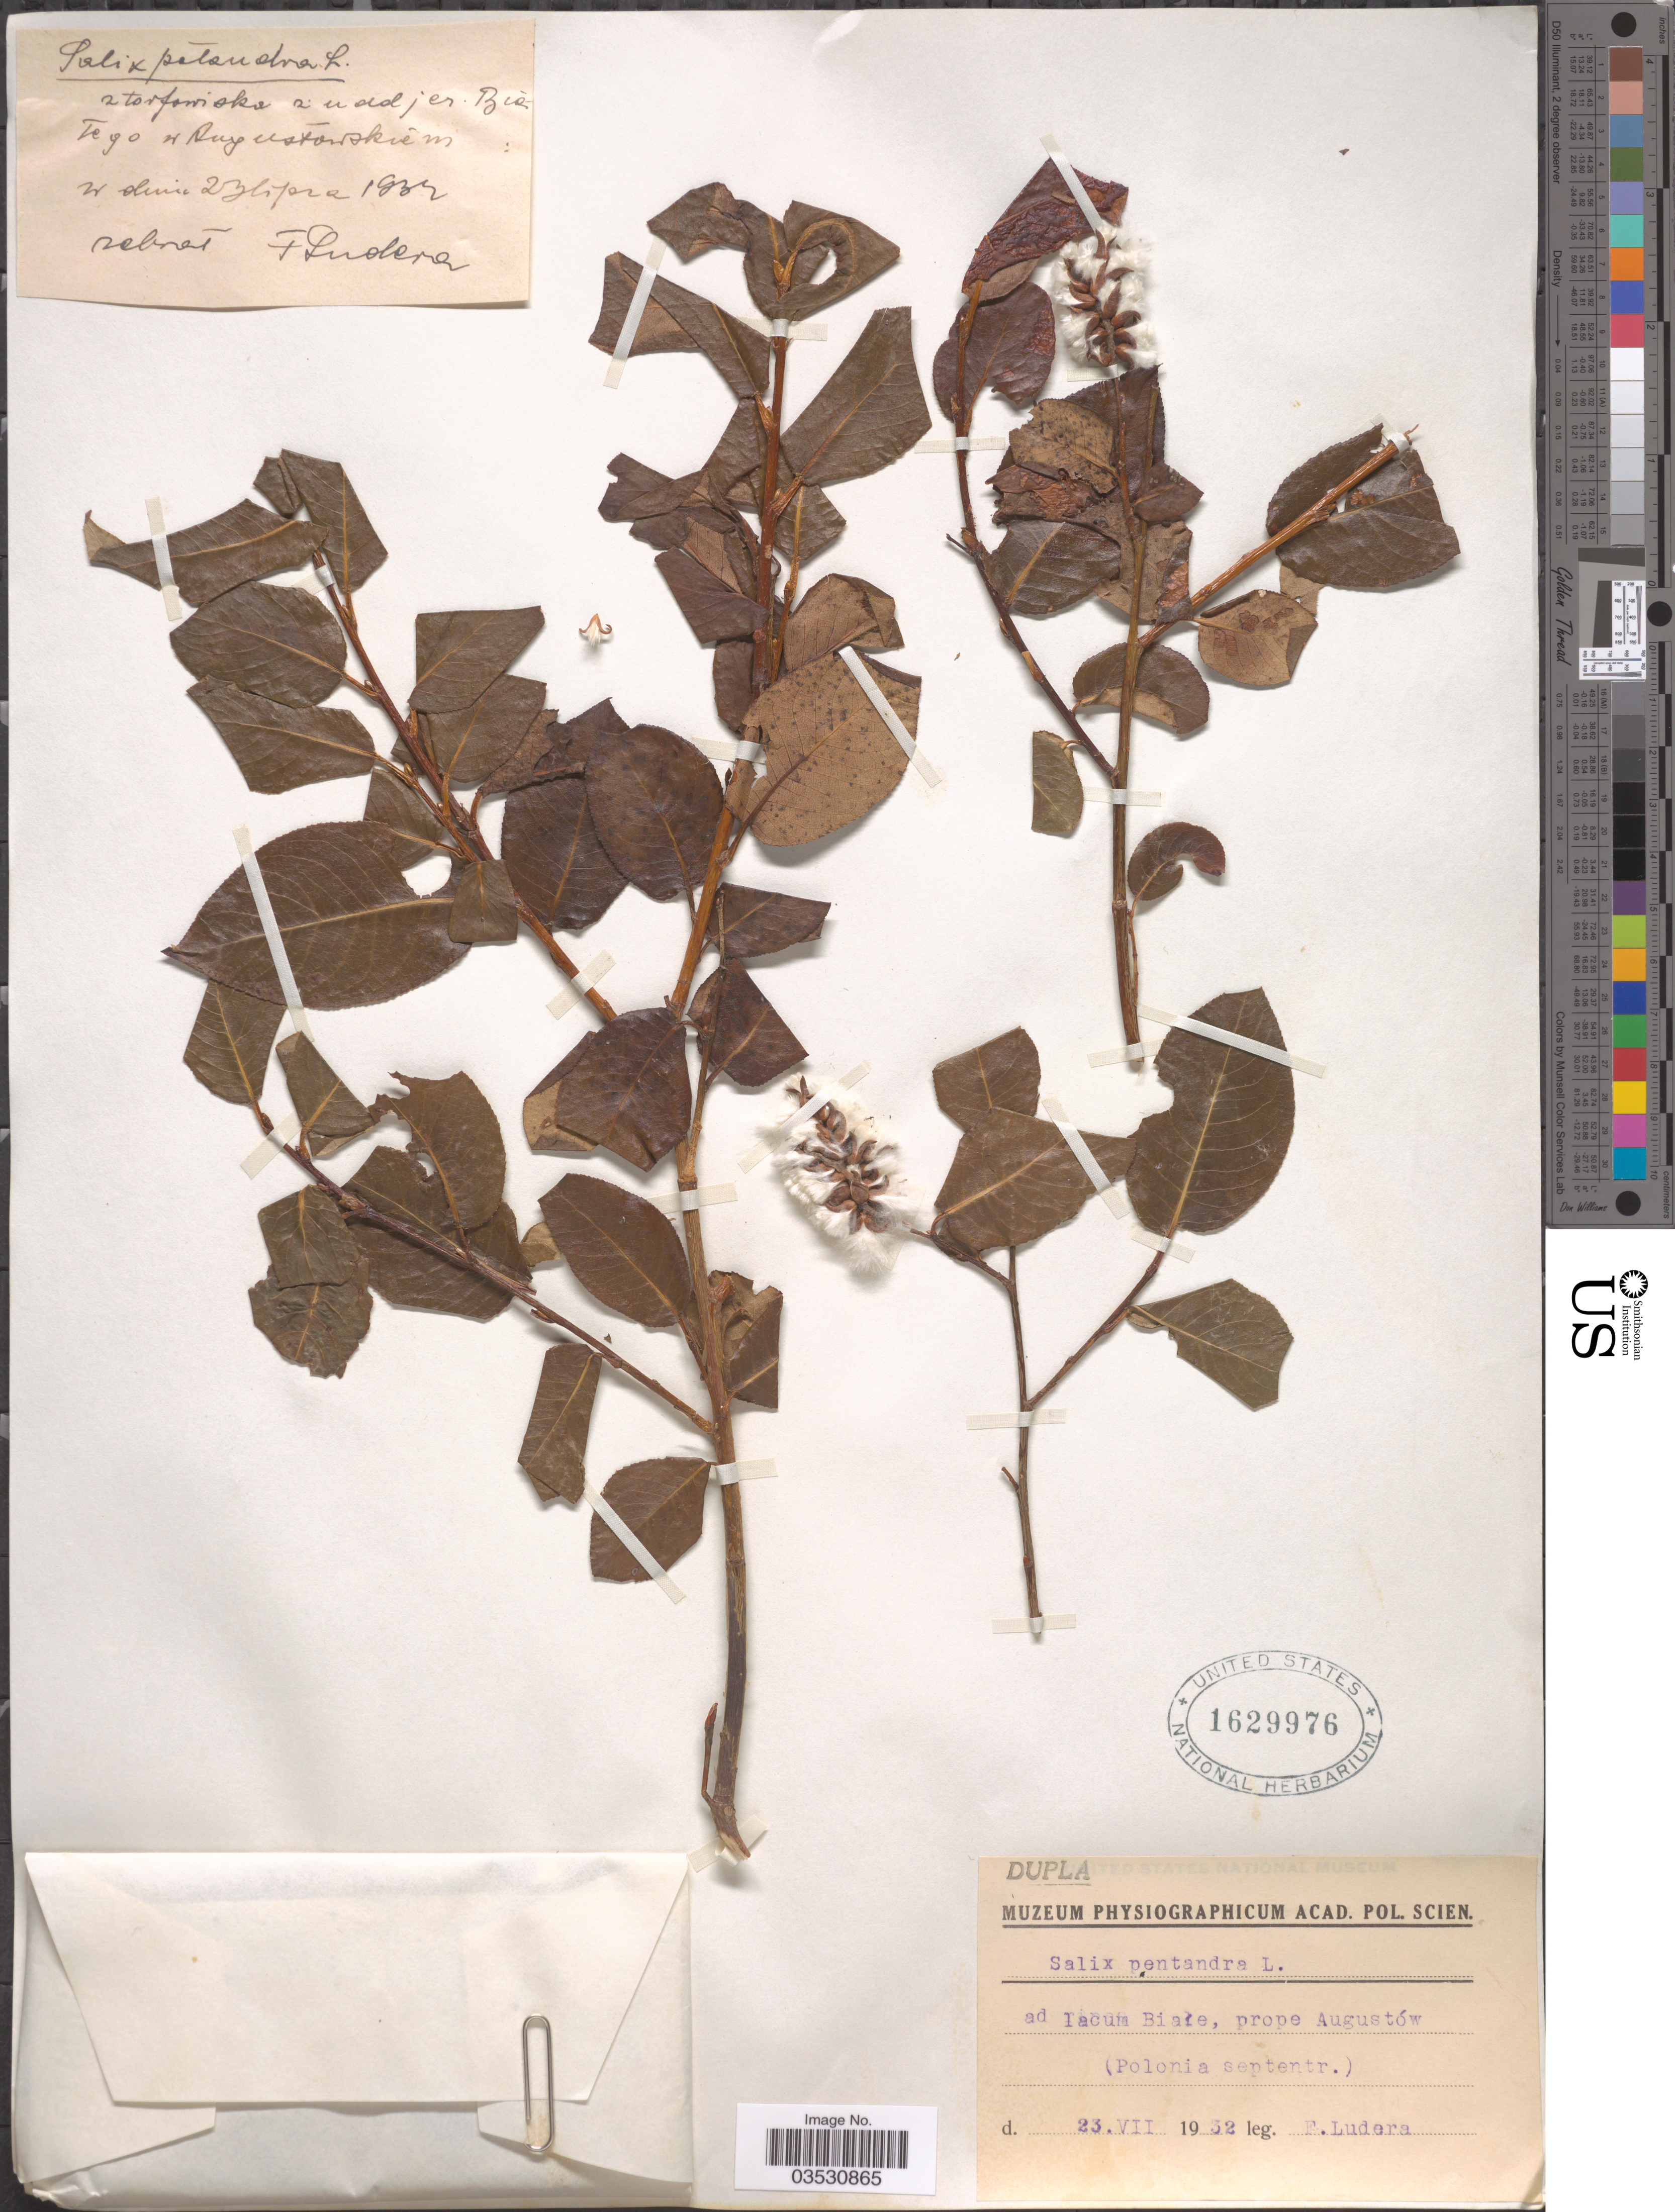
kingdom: Plantae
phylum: Tracheophyta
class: Magnoliopsida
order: Malpighiales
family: Salicaceae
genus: Salix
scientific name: Salix pentandra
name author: L.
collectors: F. Ludera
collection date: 1932-07-23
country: Poland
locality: Ad lacum Białe, prope Augustów (Polonia septentr.).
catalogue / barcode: US 1629976